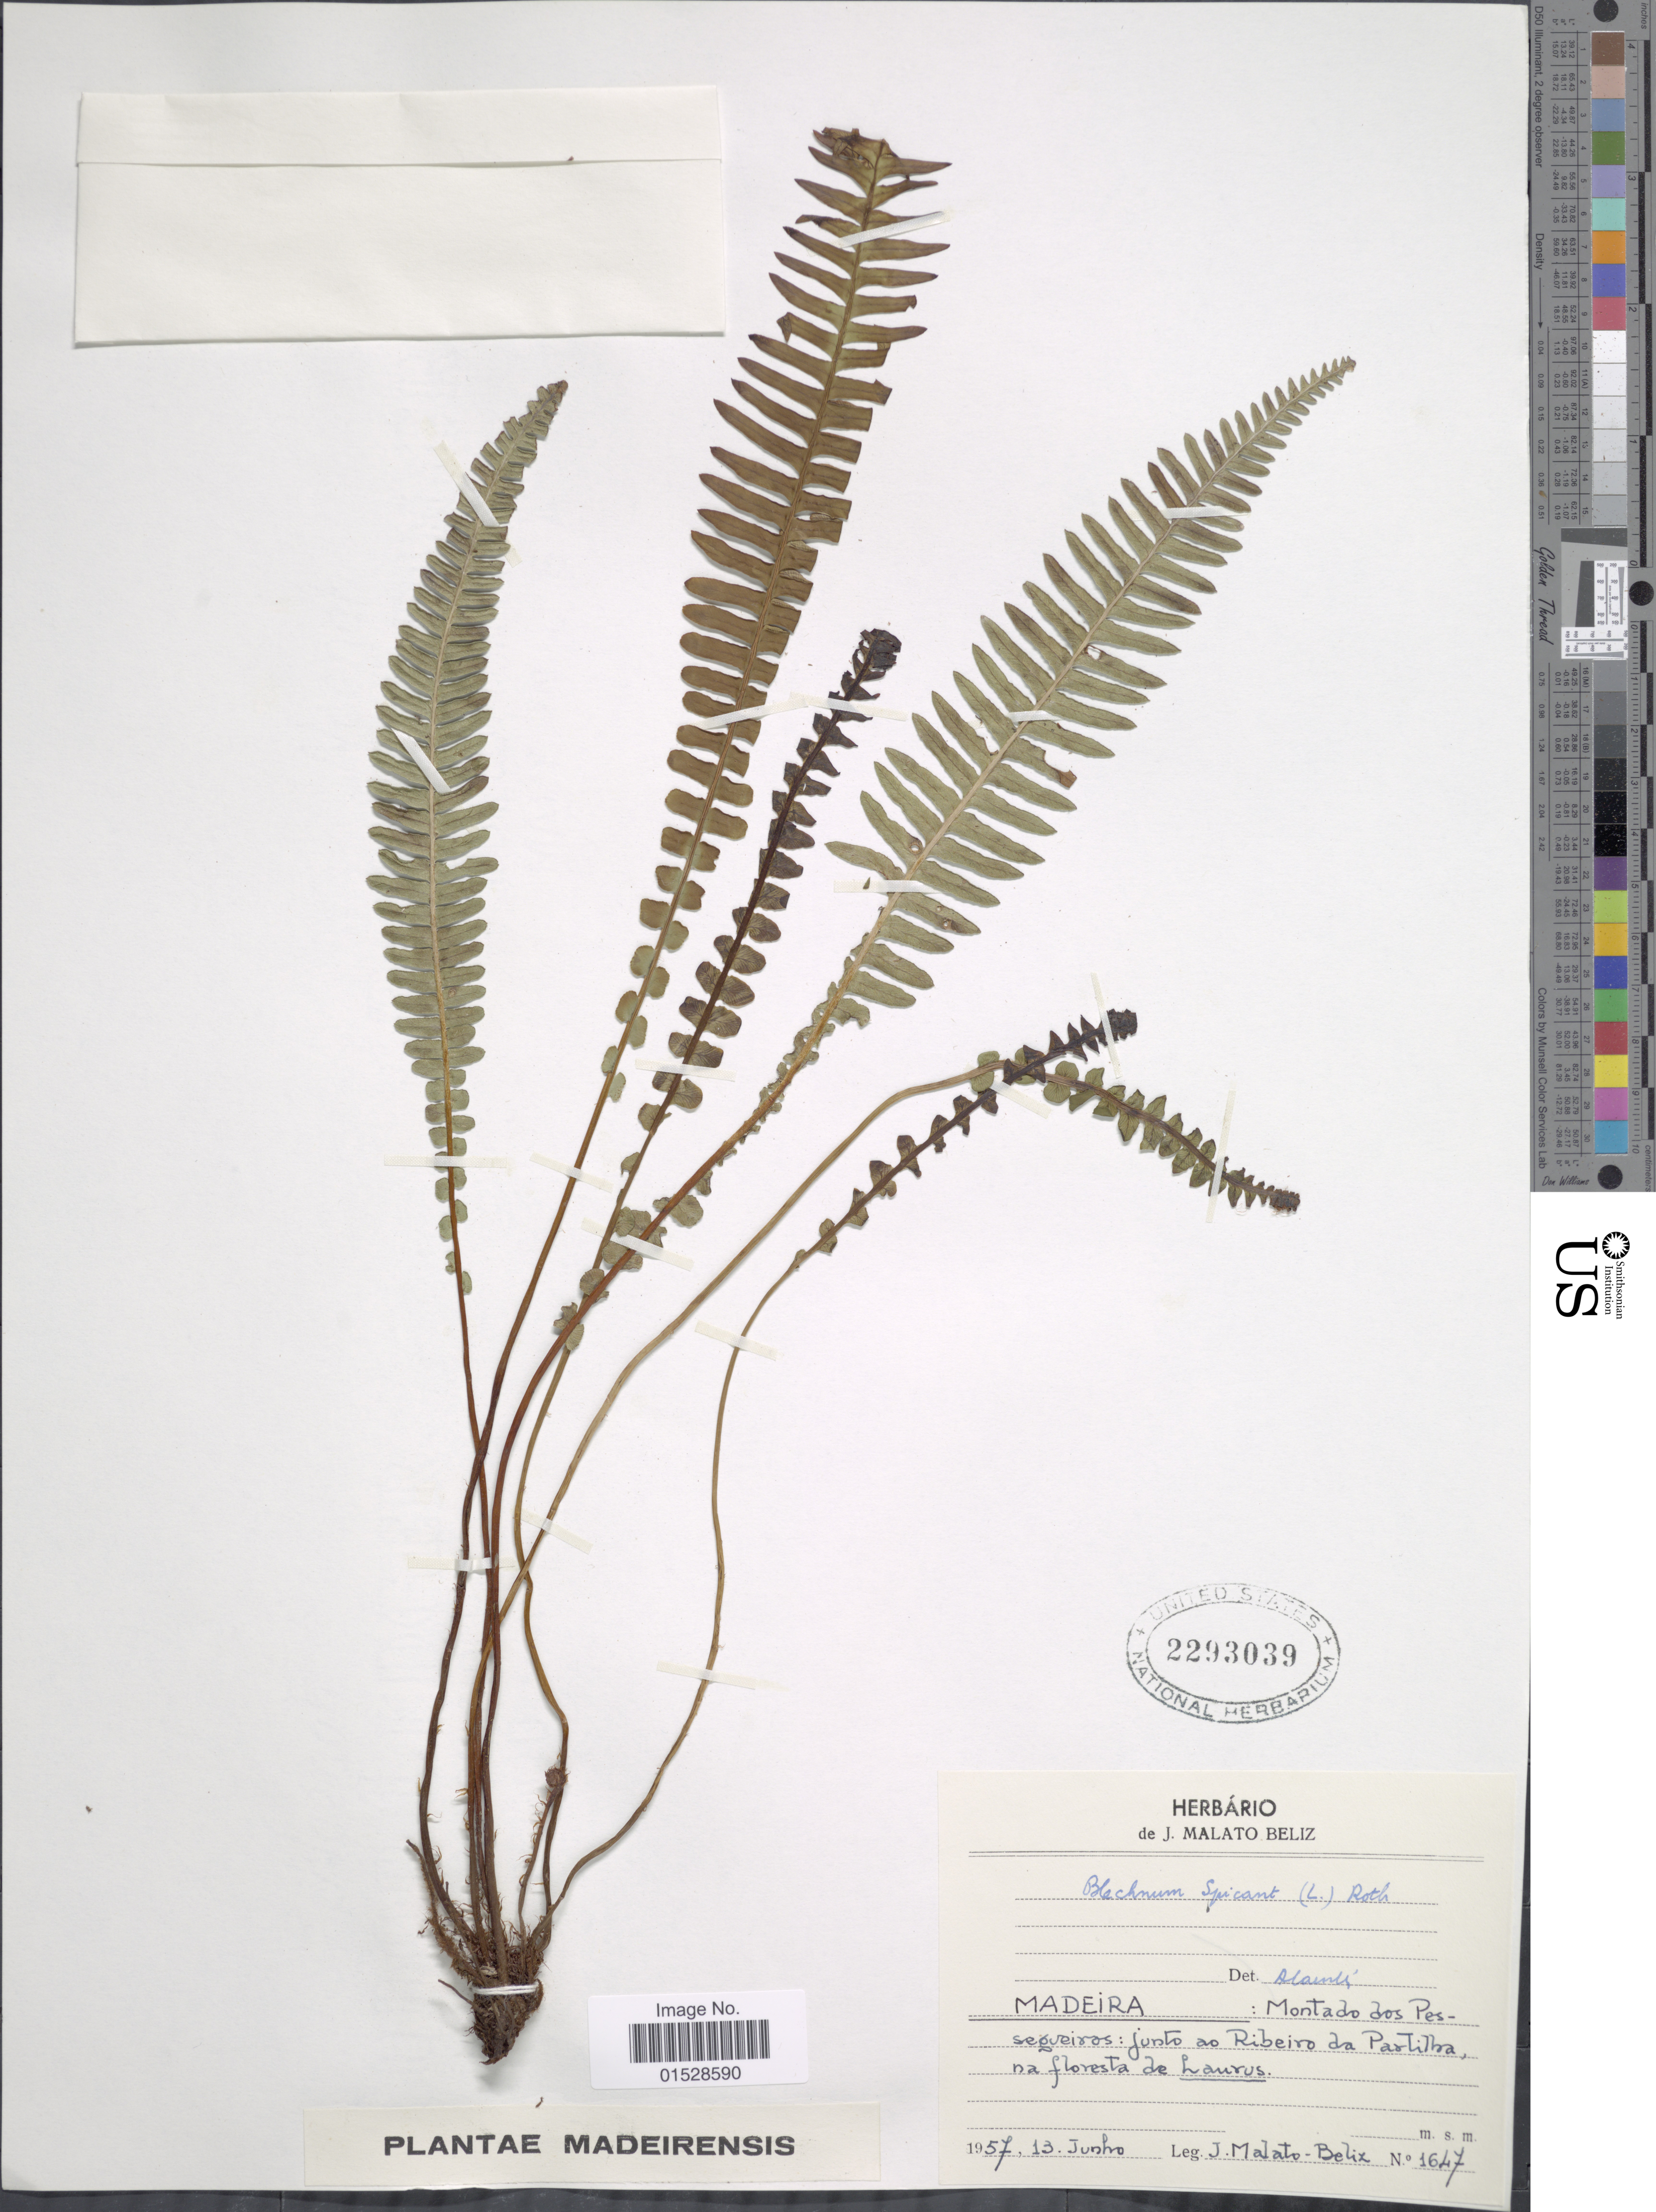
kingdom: Plantae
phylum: Tracheophyta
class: Polypodiopsida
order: Polypodiales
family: Blechnaceae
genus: Blechnum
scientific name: Blechnum spicant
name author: (L.) Sm.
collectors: J. Malato-Beliz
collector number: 1647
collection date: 1957-06-13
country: Portugal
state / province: Madeira (Aut. Reg.)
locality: Madeirensis, Montado dos Pesegueiros: junto ao Ribeiro da Paotilha, na floresta de Laurus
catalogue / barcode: US 2293039